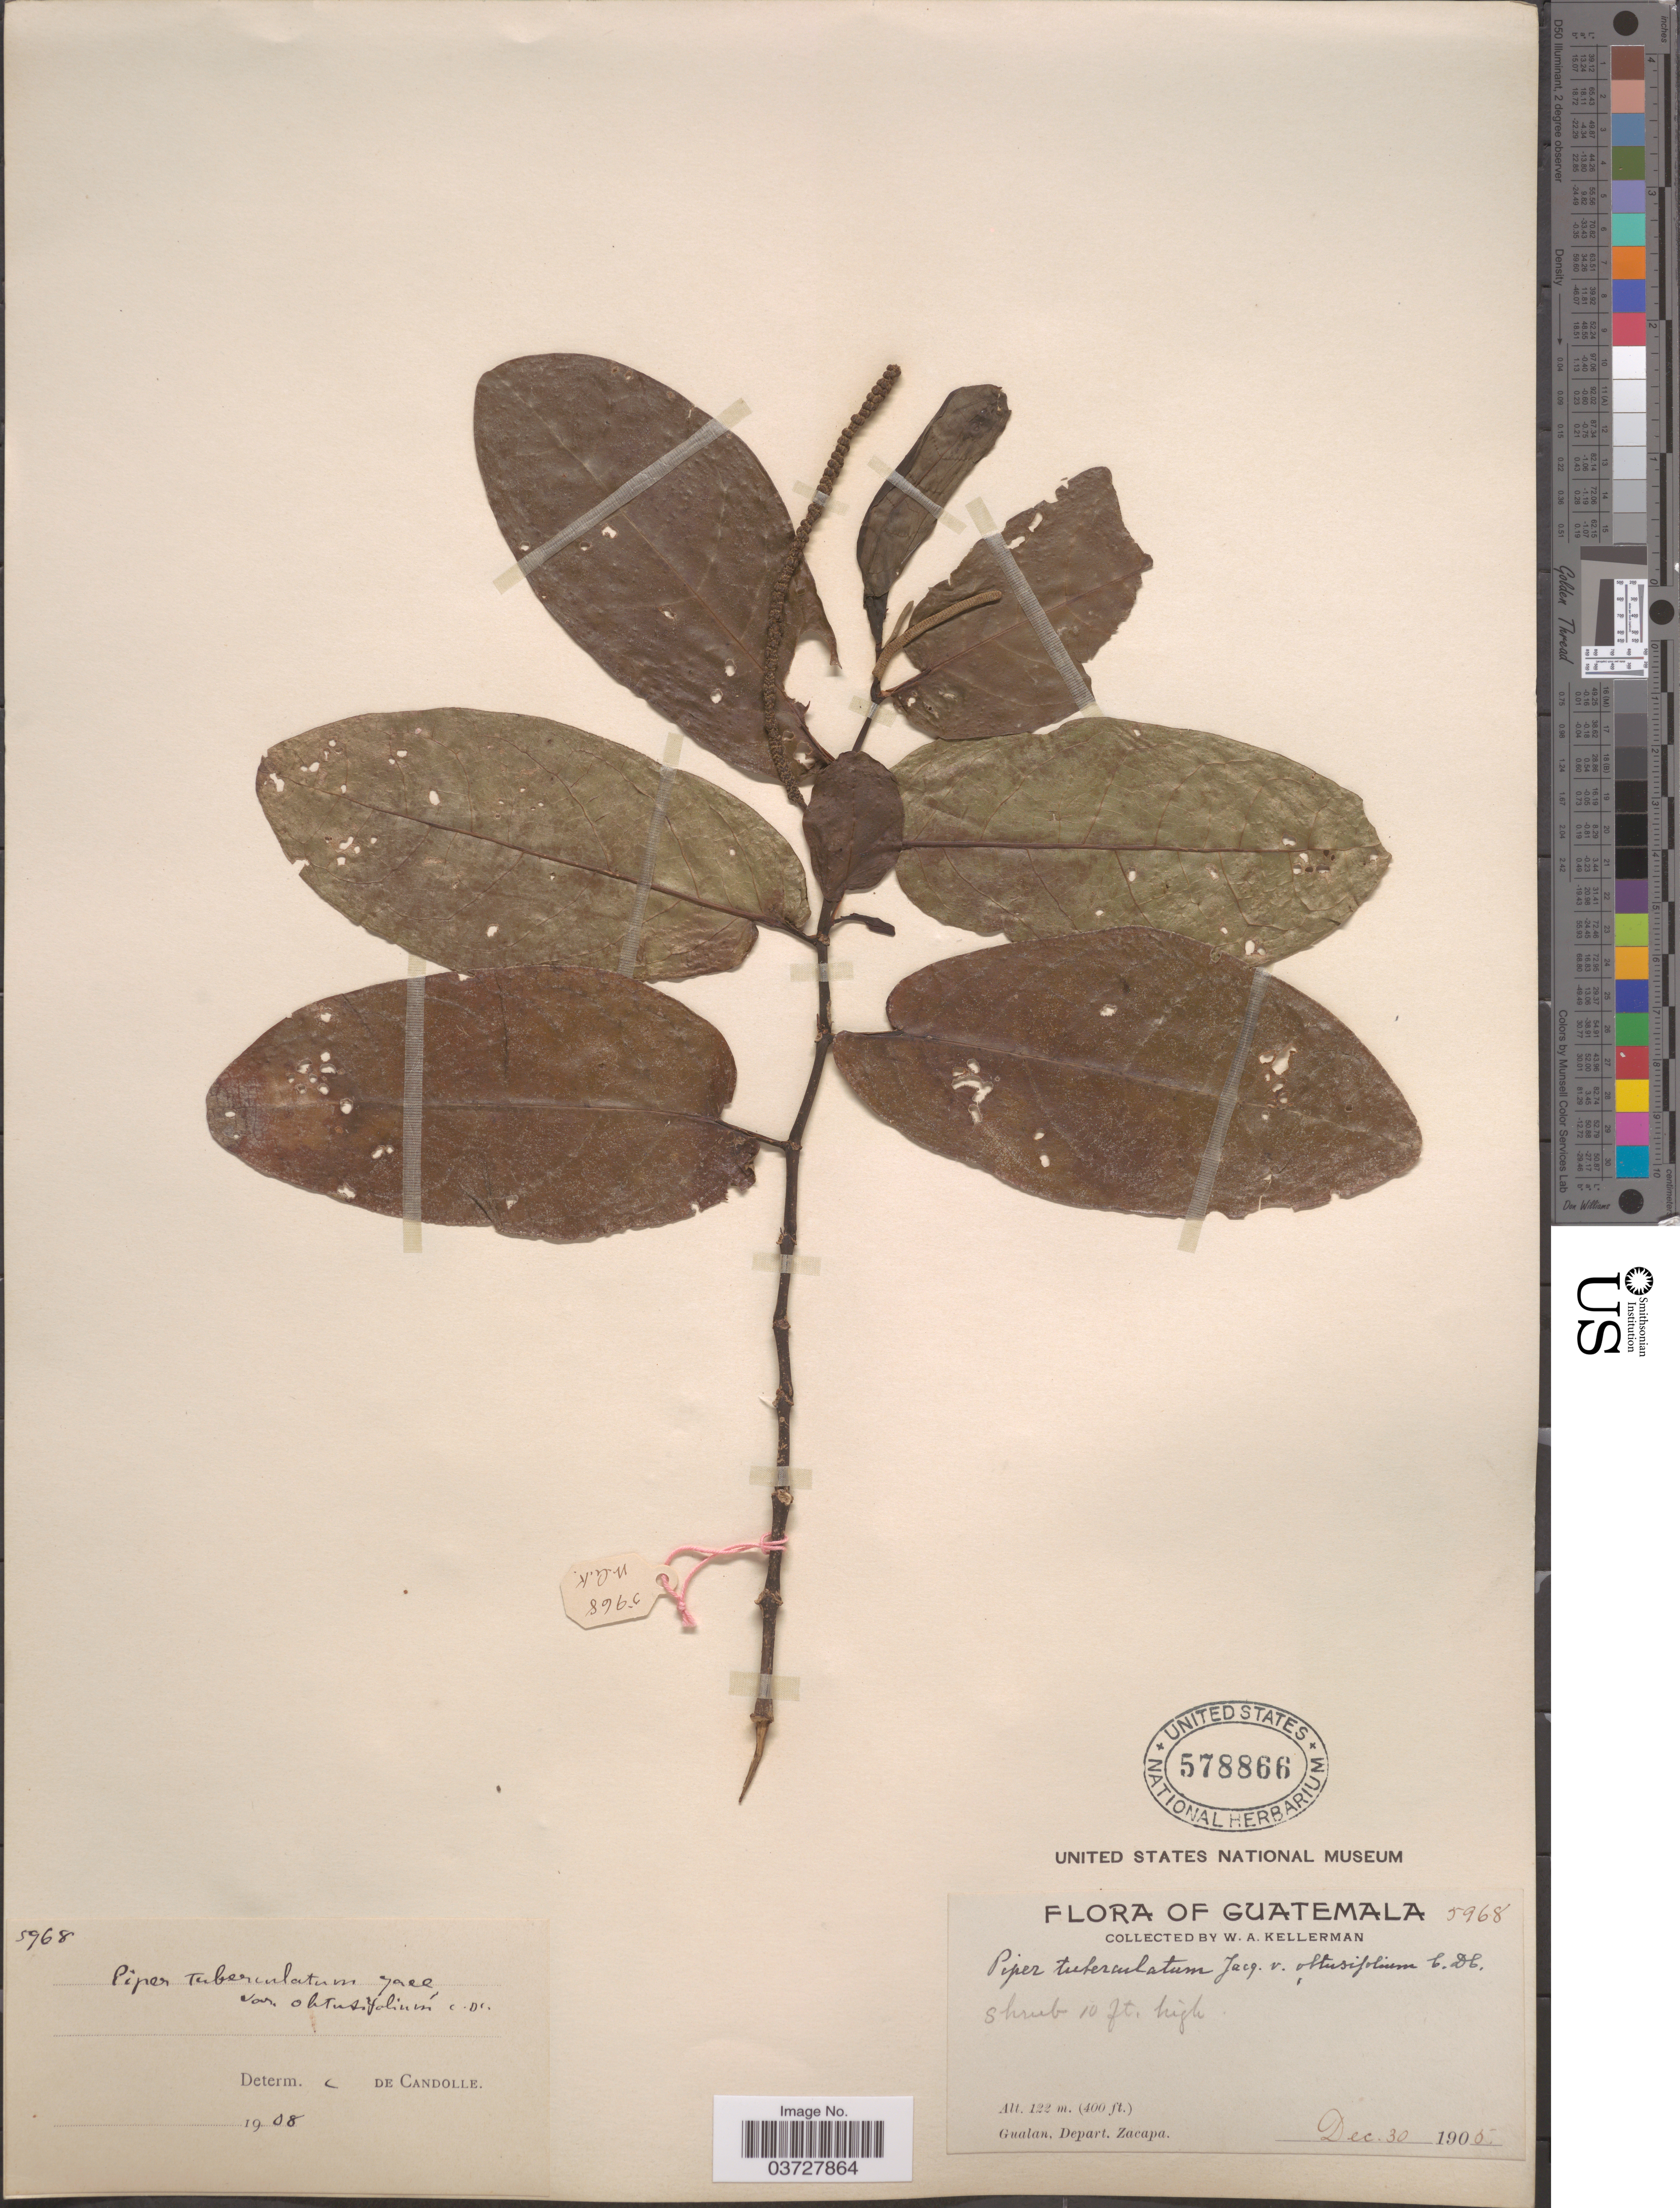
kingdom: Plantae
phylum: Tracheophyta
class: Magnoliopsida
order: Piperales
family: Piperaceae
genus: Piper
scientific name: Piper tuberculatum var. obtusifolium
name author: C. DC.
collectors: W. Kellerman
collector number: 5968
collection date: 1905-12-30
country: Guatemala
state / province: Zacapa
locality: Gualan, Depart. Zacapa.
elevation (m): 122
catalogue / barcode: US 578866